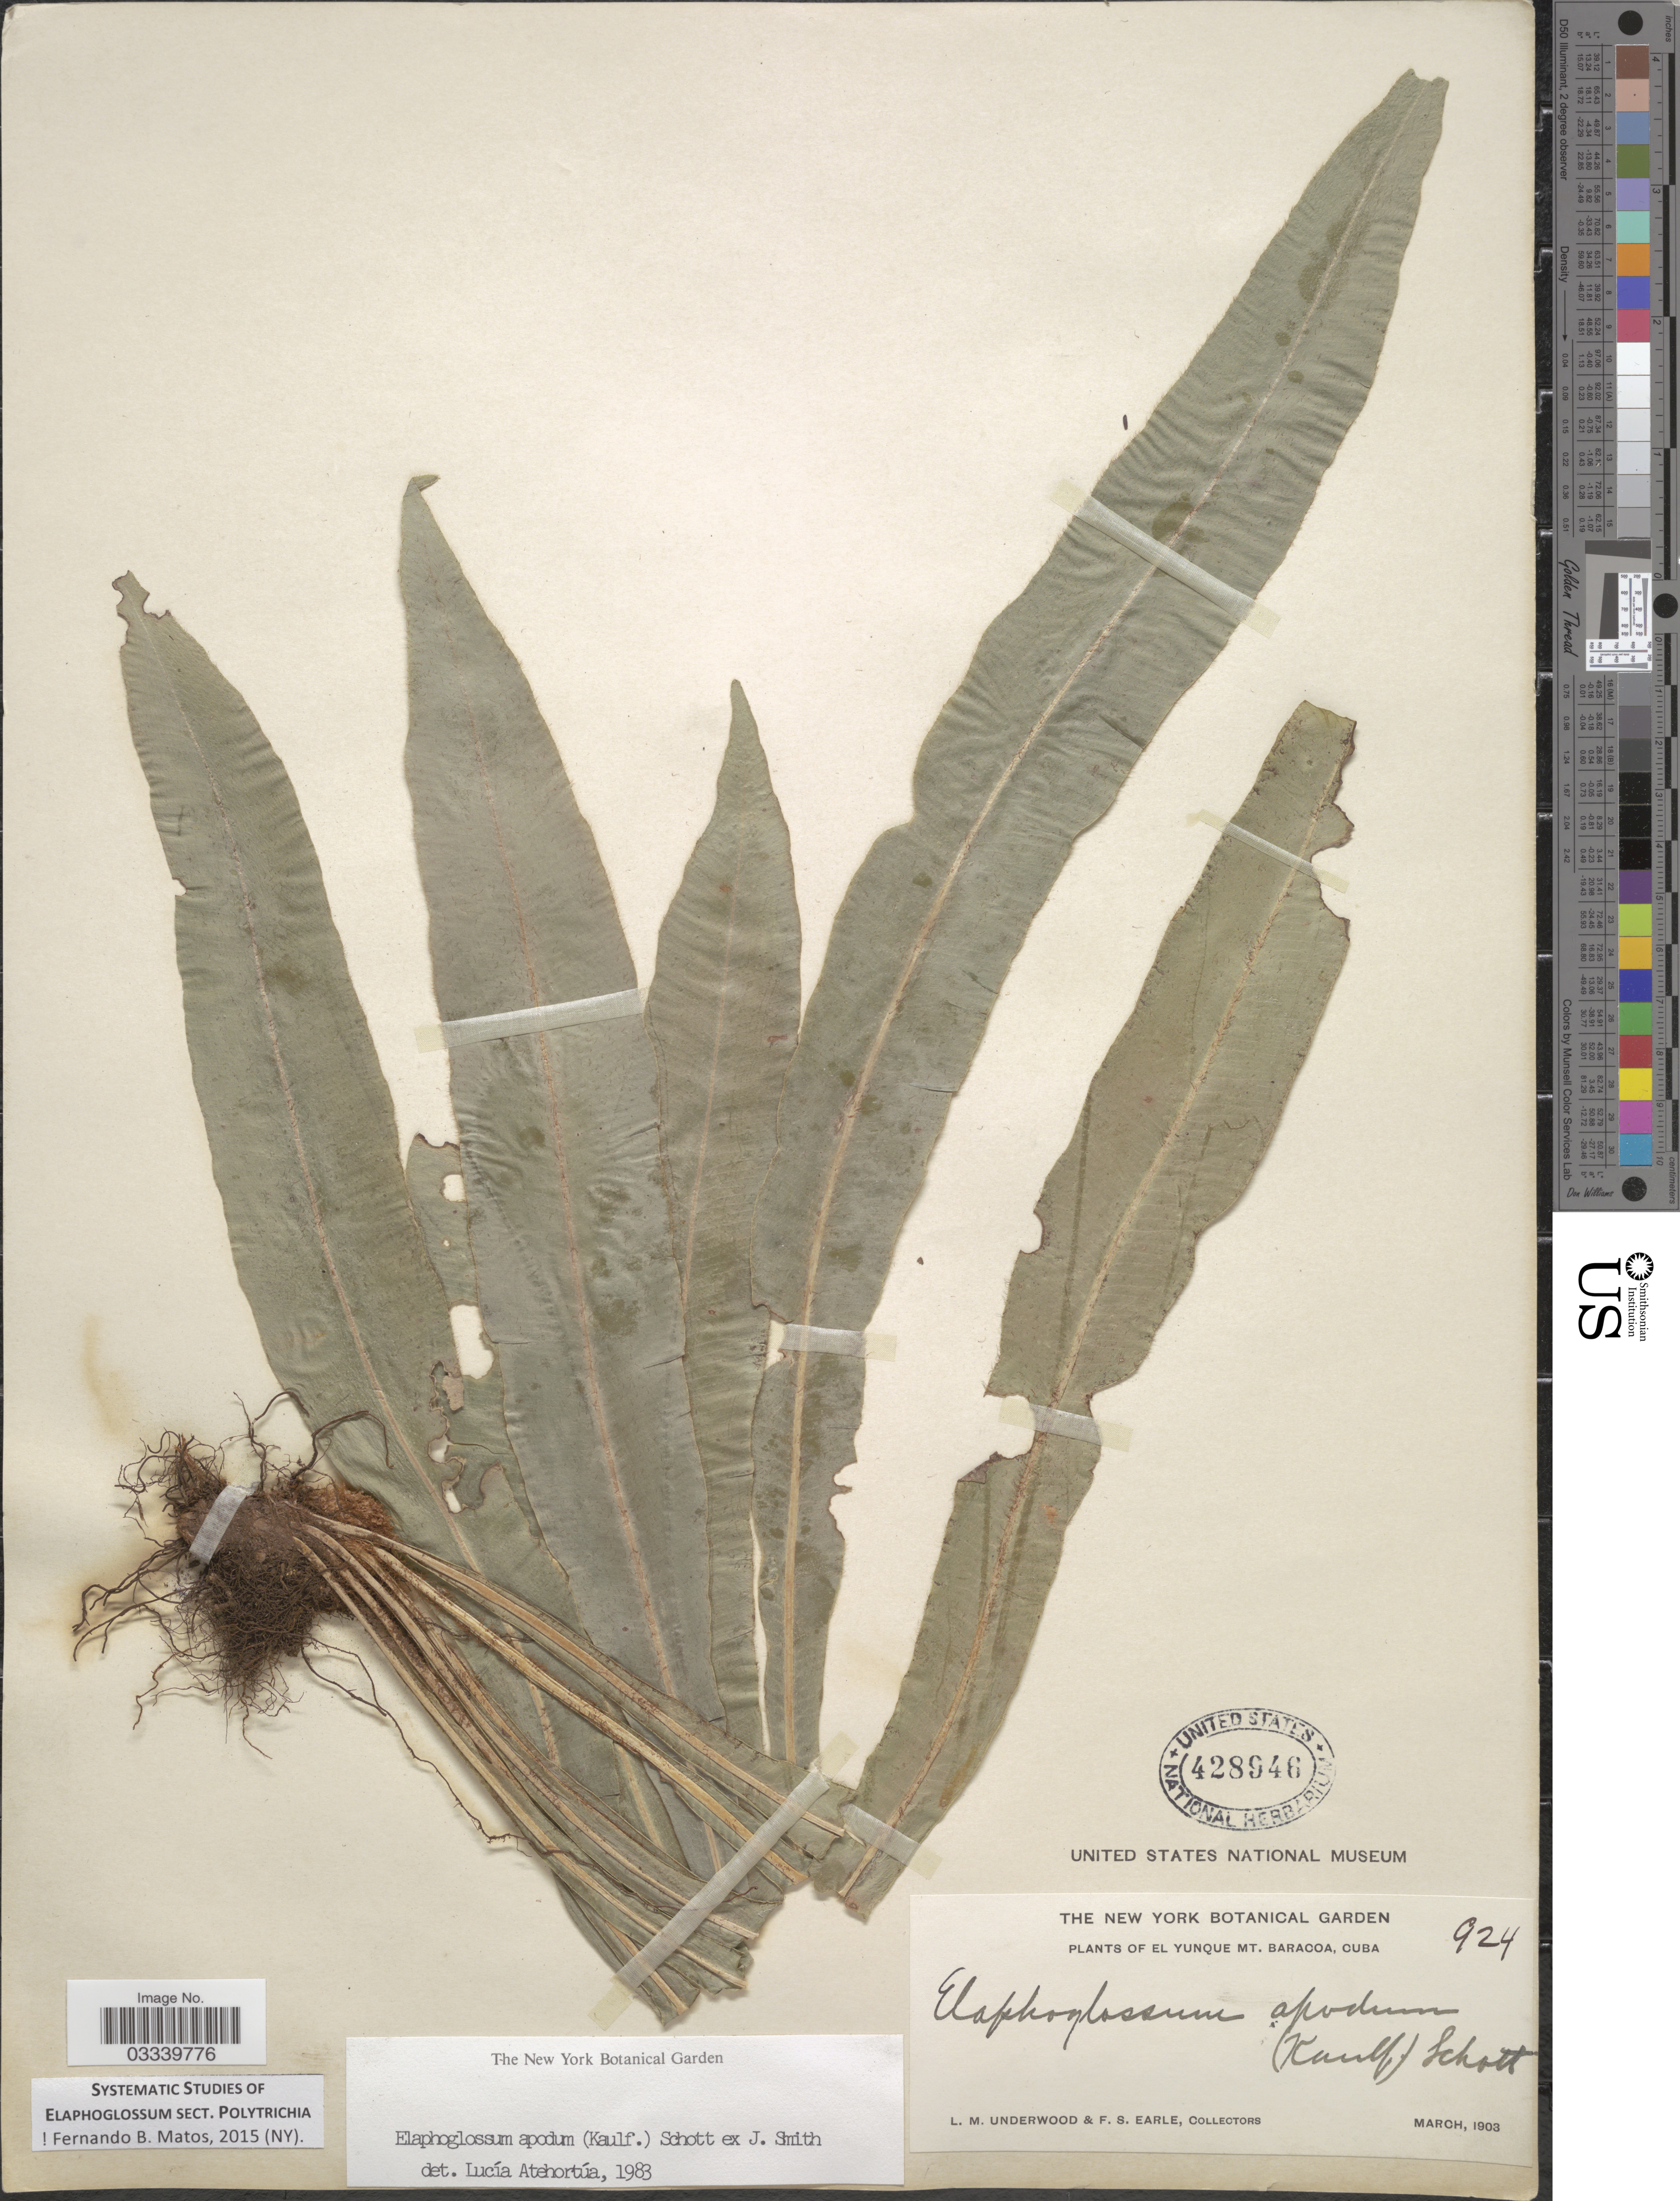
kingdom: Plantae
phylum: Tracheophyta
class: Polypodiopsida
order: Polypodiales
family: Dryopteridaceae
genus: Elaphoglossum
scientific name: Elaphoglossum apodum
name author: (Kaulf.) Schott ex J. Sm.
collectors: L. M. Underwood & F. S. Earle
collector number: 924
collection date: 1903-03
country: Cuba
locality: El Yunque Mt. Baracoa.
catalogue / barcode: US 428946